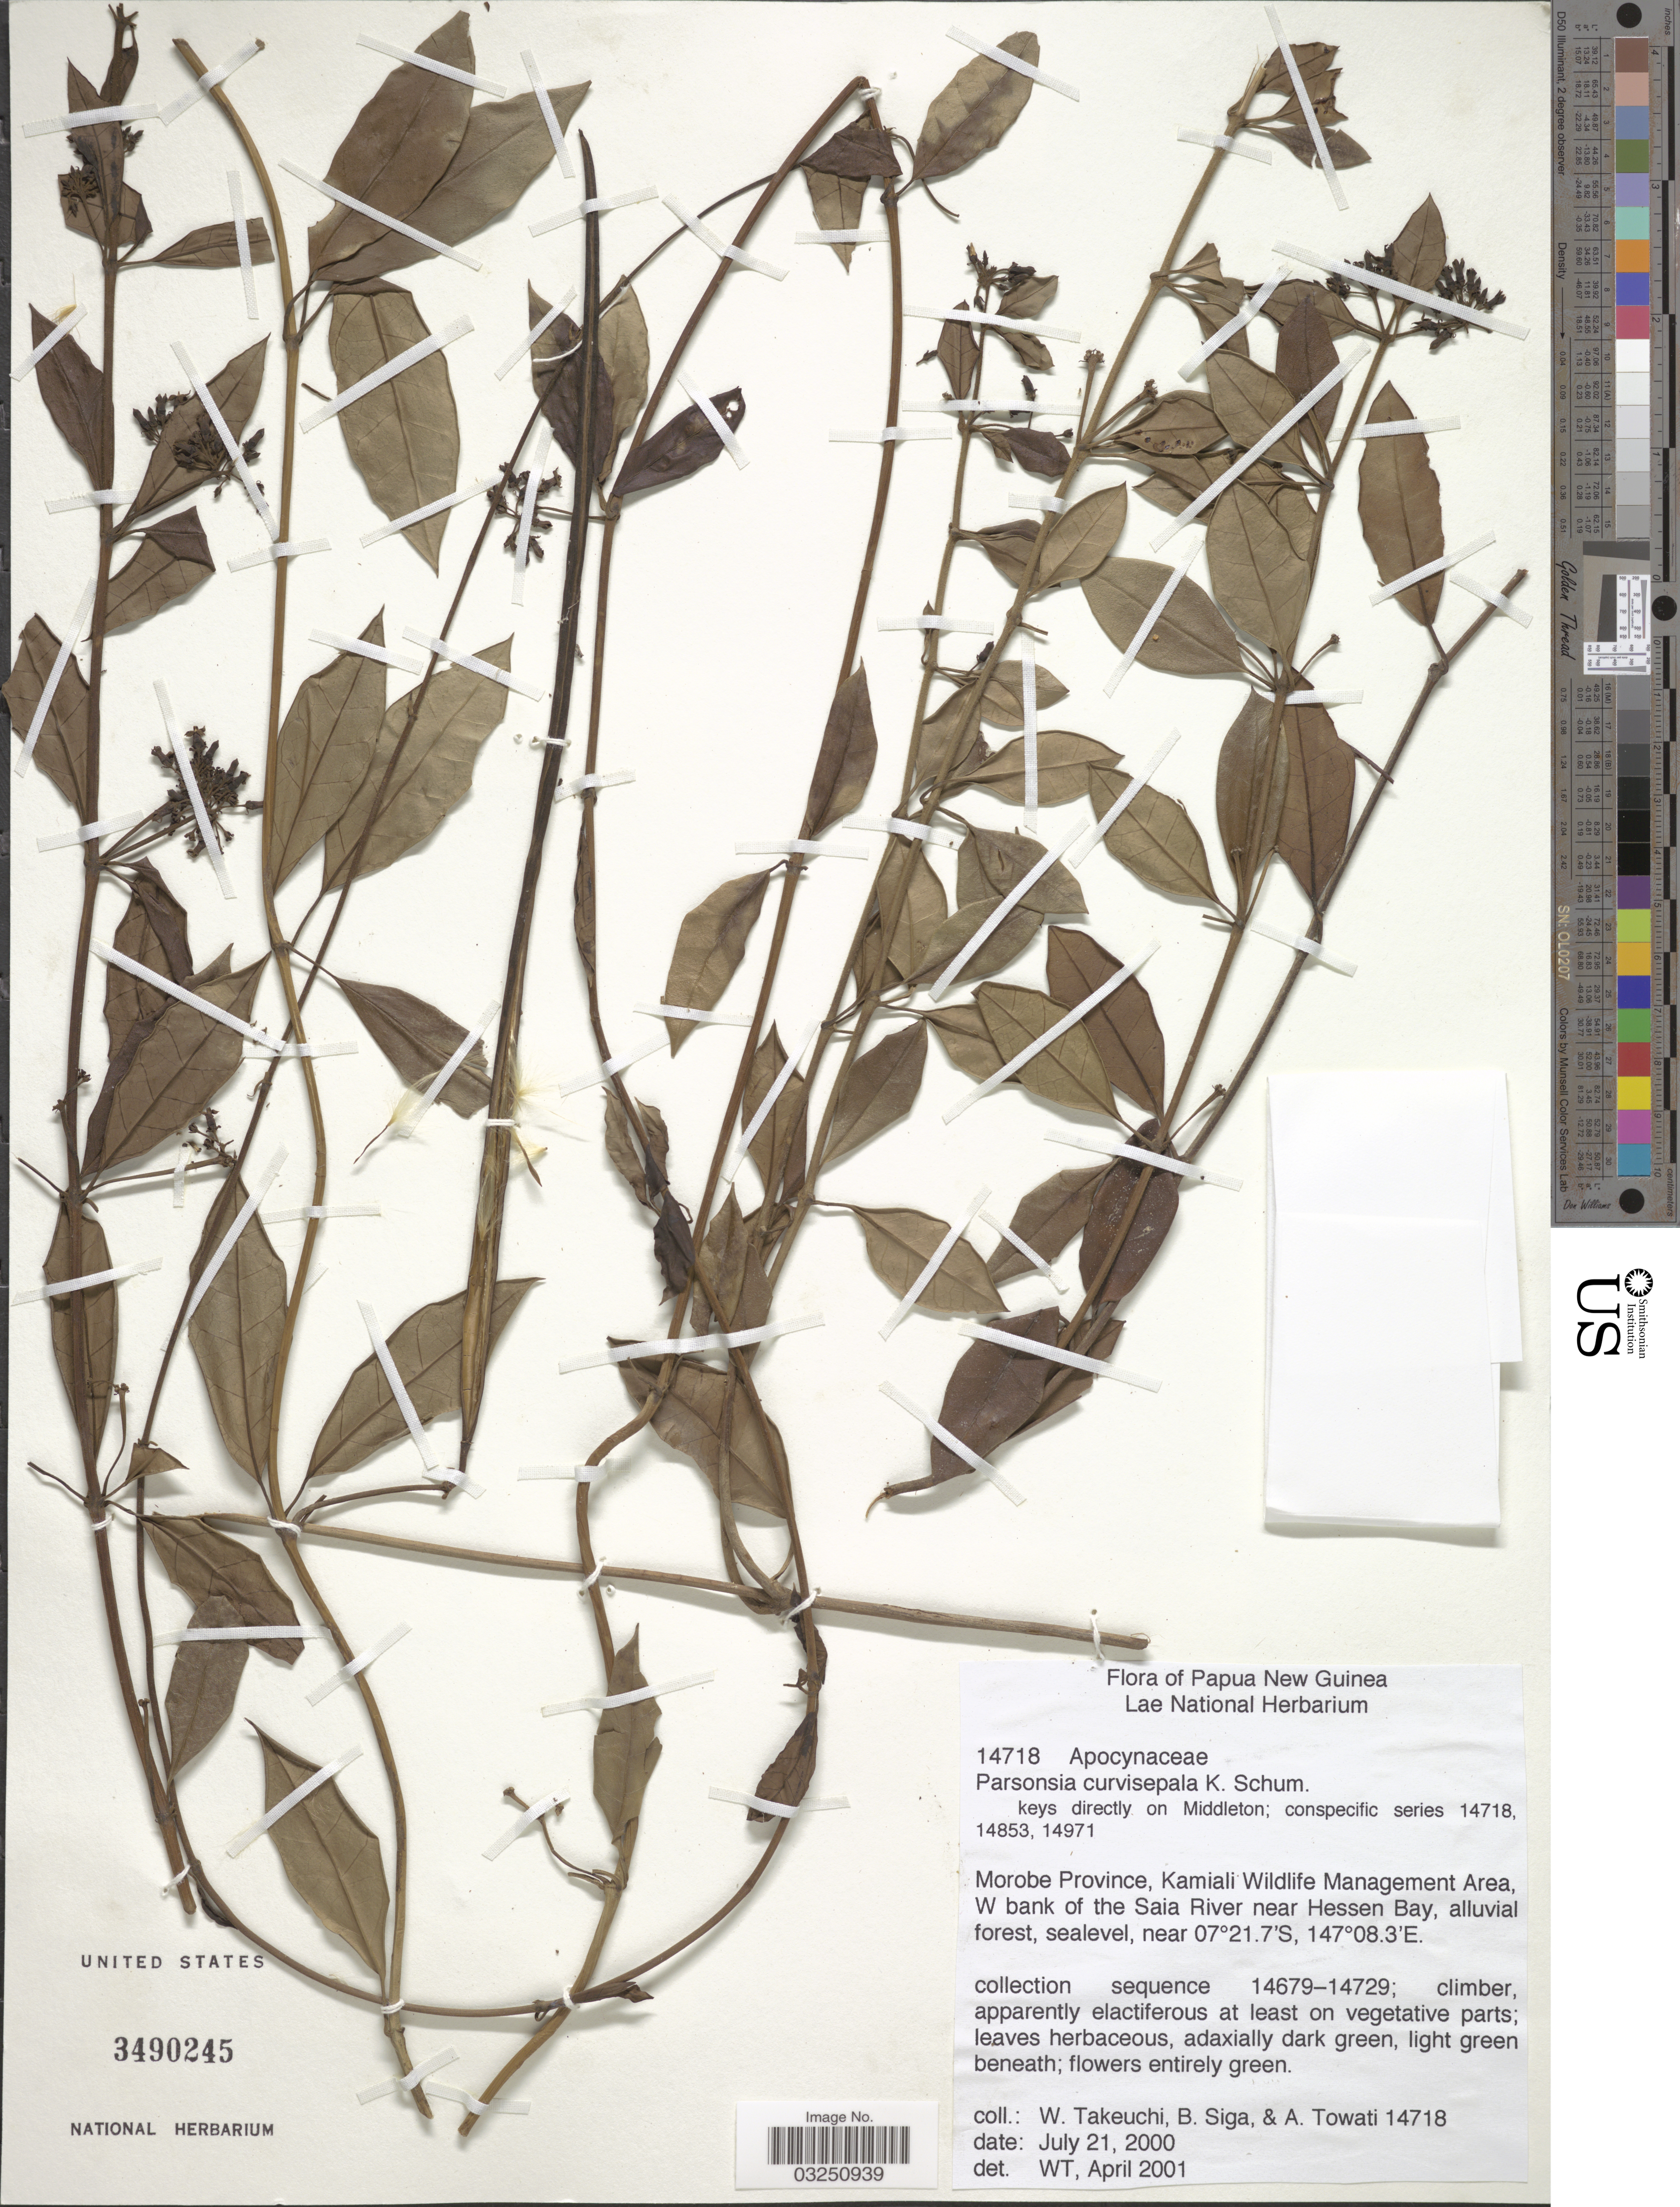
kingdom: Plantae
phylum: Tracheophyta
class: Magnoliopsida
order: Gentianales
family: Apocynaceae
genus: Parsonsia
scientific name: Parsonsia curvisepala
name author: K. Schum.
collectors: W. Takeuchi, B. Siga & A. Towati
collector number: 14718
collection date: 2000-07-21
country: Papua New Guinea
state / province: Morobe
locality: Morobe Province, Kamiali Wildlife Management Area, W banks of the Saia River near Hessen Bay, alluvial forest.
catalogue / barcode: US 3490245